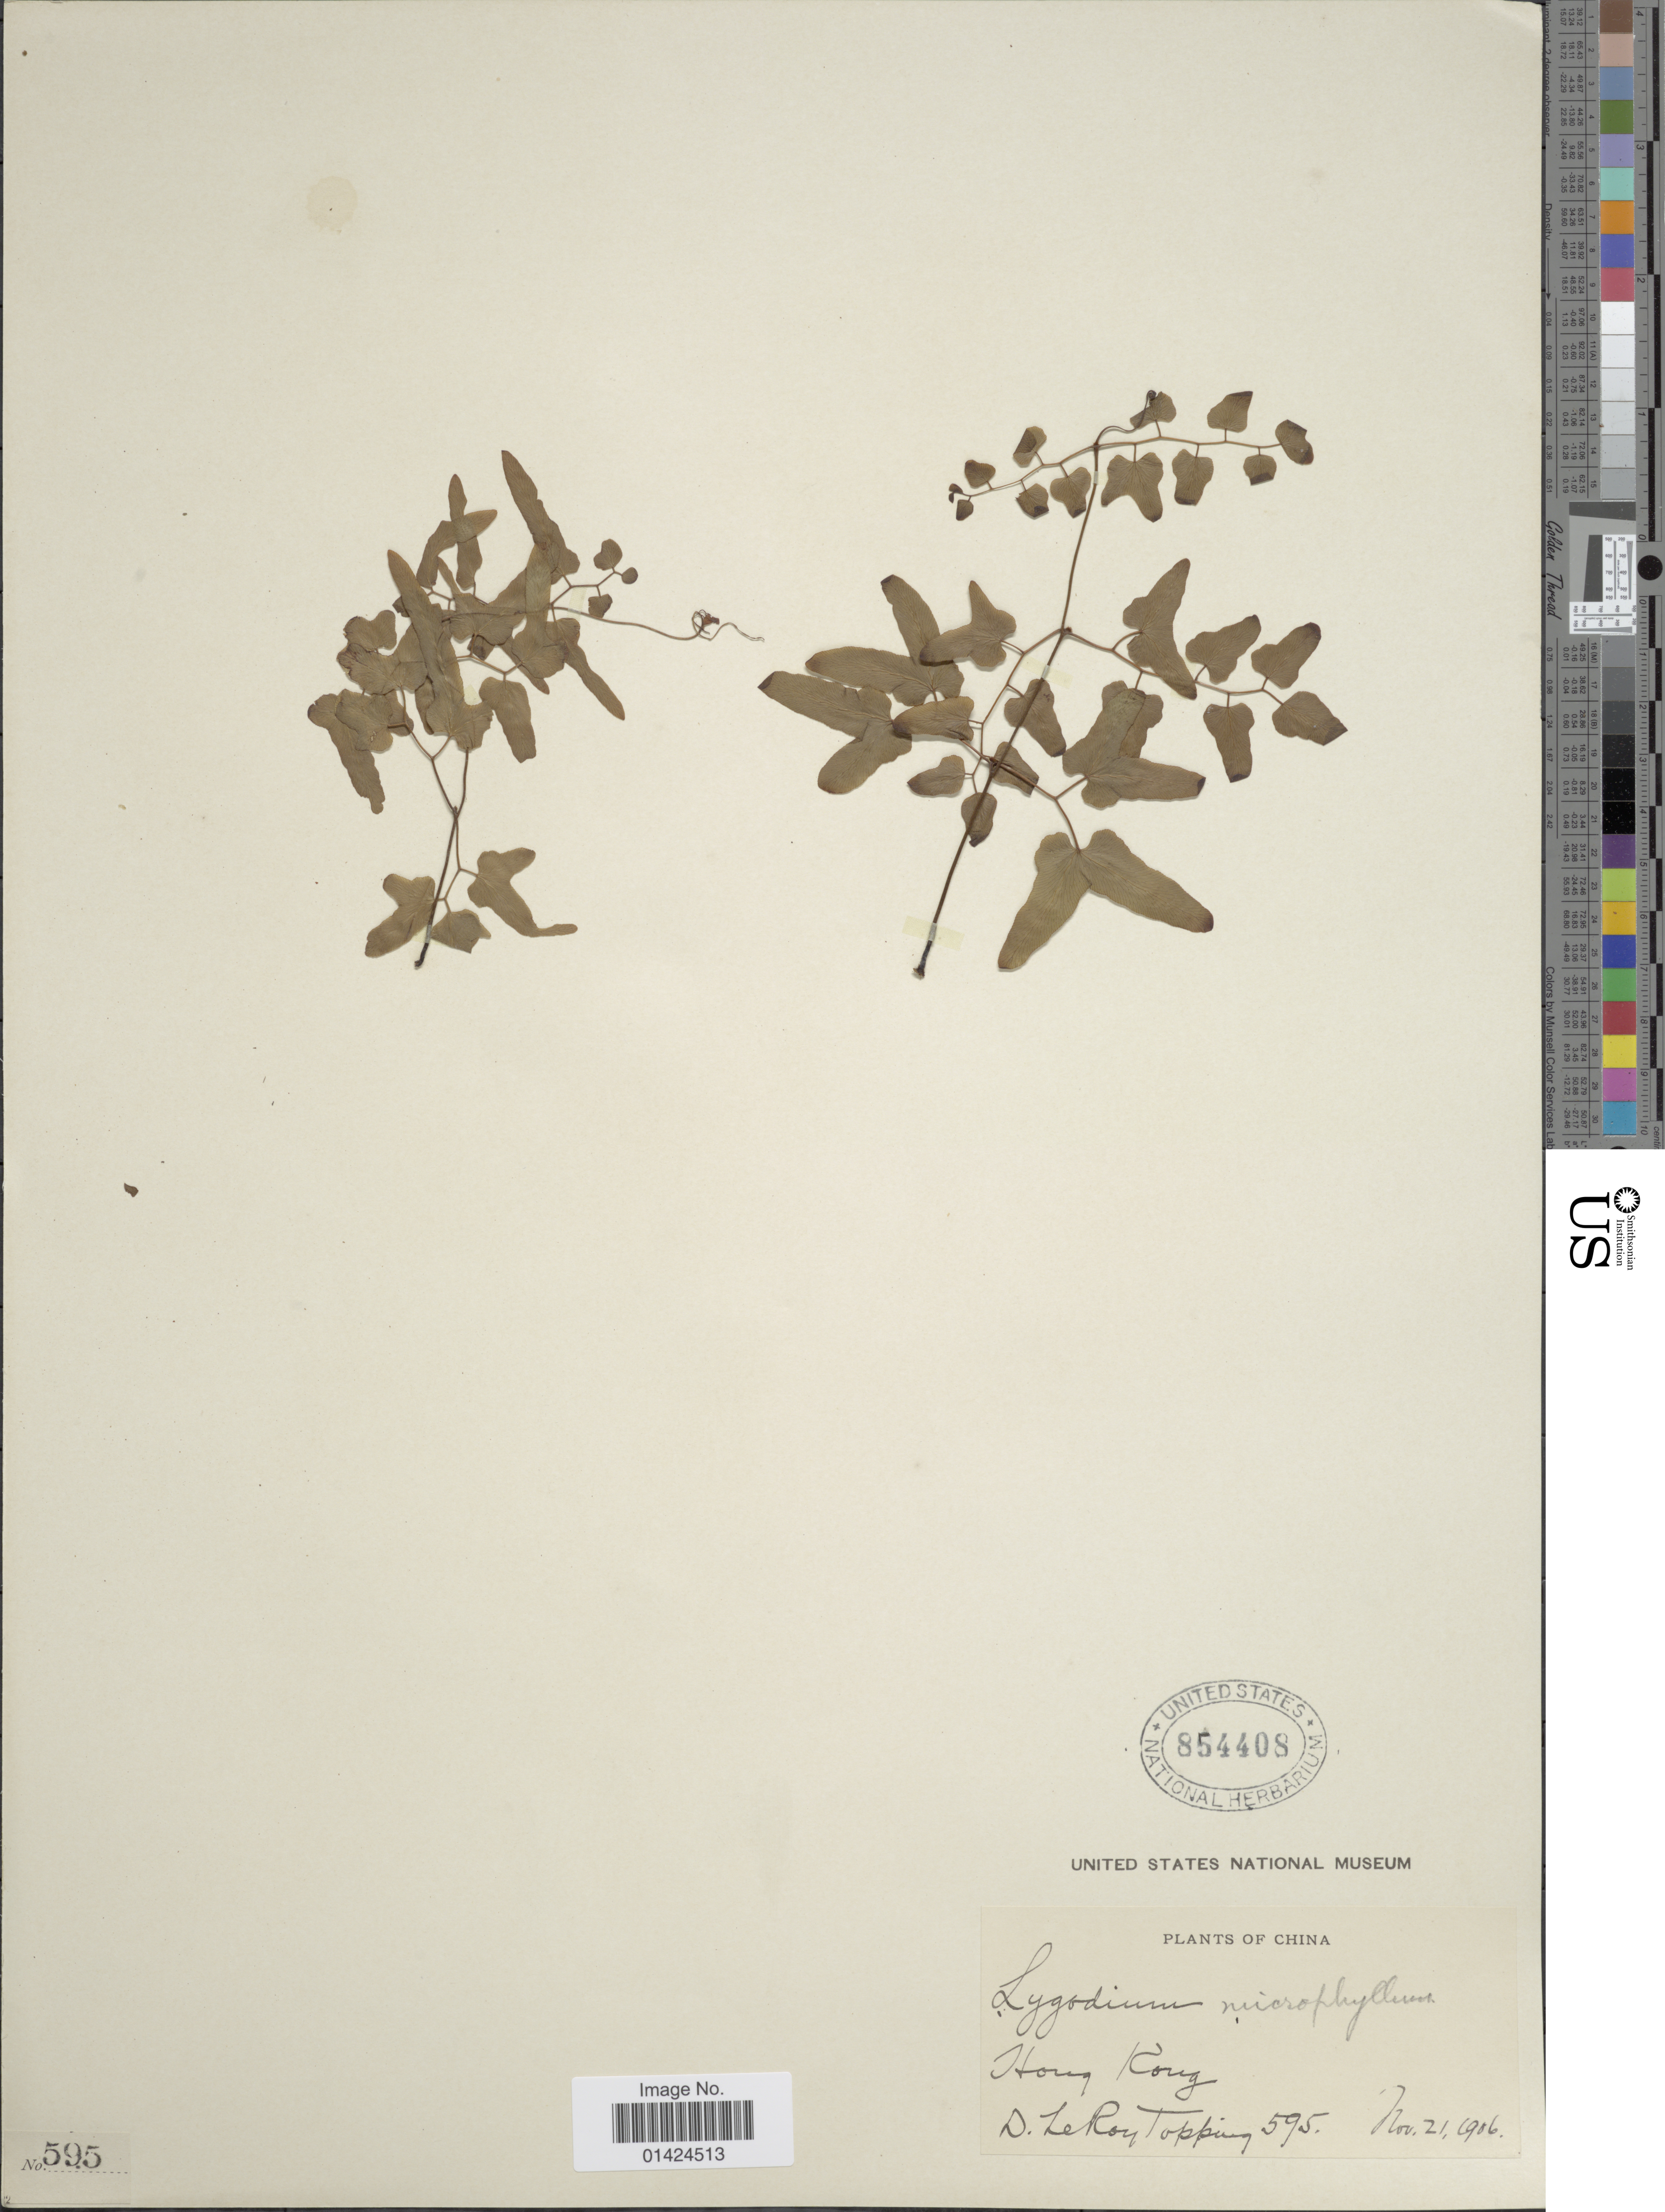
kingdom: Plantae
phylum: Tracheophyta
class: Polypodiopsida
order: Schizaeales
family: Lygodiaceae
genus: Lygodium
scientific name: Lygodium microphyllum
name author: (Cav.) R. Br.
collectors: D. L. Topping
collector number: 595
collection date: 1956-11-21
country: China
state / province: Hong Kong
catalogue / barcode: US 854408